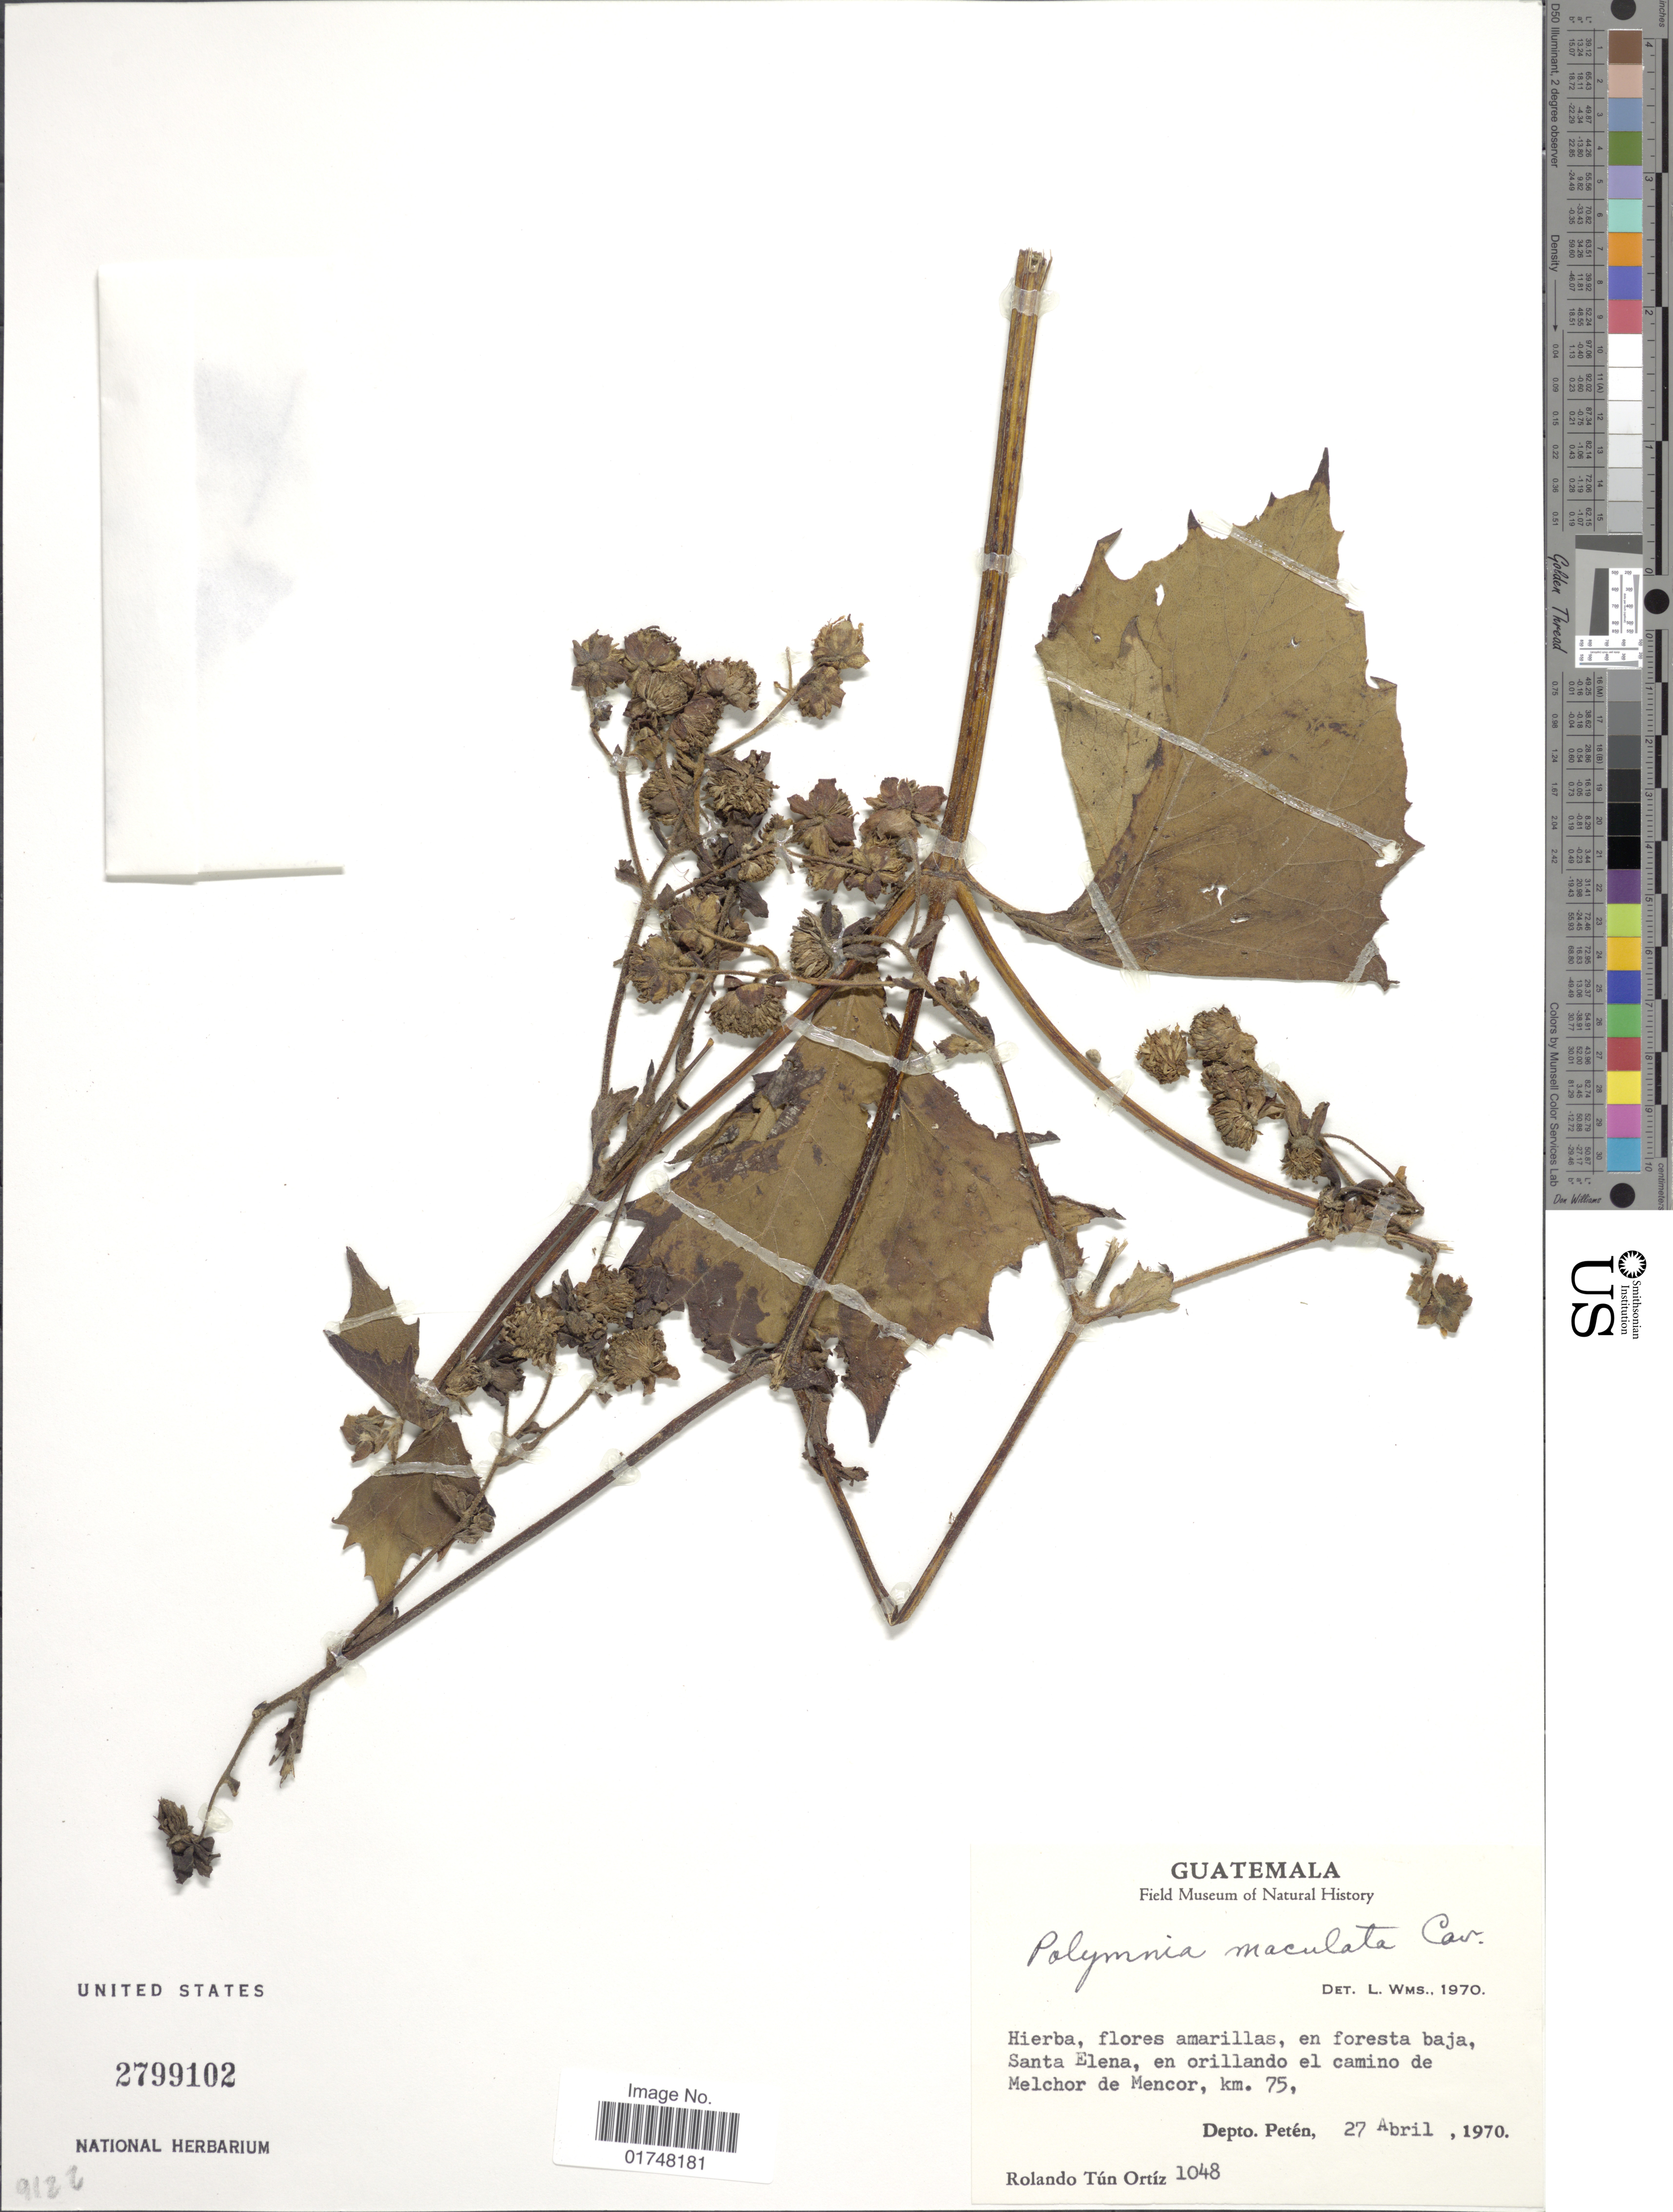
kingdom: Plantae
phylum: Tracheophyta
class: Magnoliopsida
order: Asterales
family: Asteraceae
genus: Smallanthus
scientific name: Smallanthus maculatus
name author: (Cav.) H. Rob.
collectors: R. T. Ortíz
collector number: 1048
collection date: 1970-04-27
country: Guatemala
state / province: El Petén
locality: Santa Elena, en orillando el camino de Melchor de Mencor km 75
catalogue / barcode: US 2799102